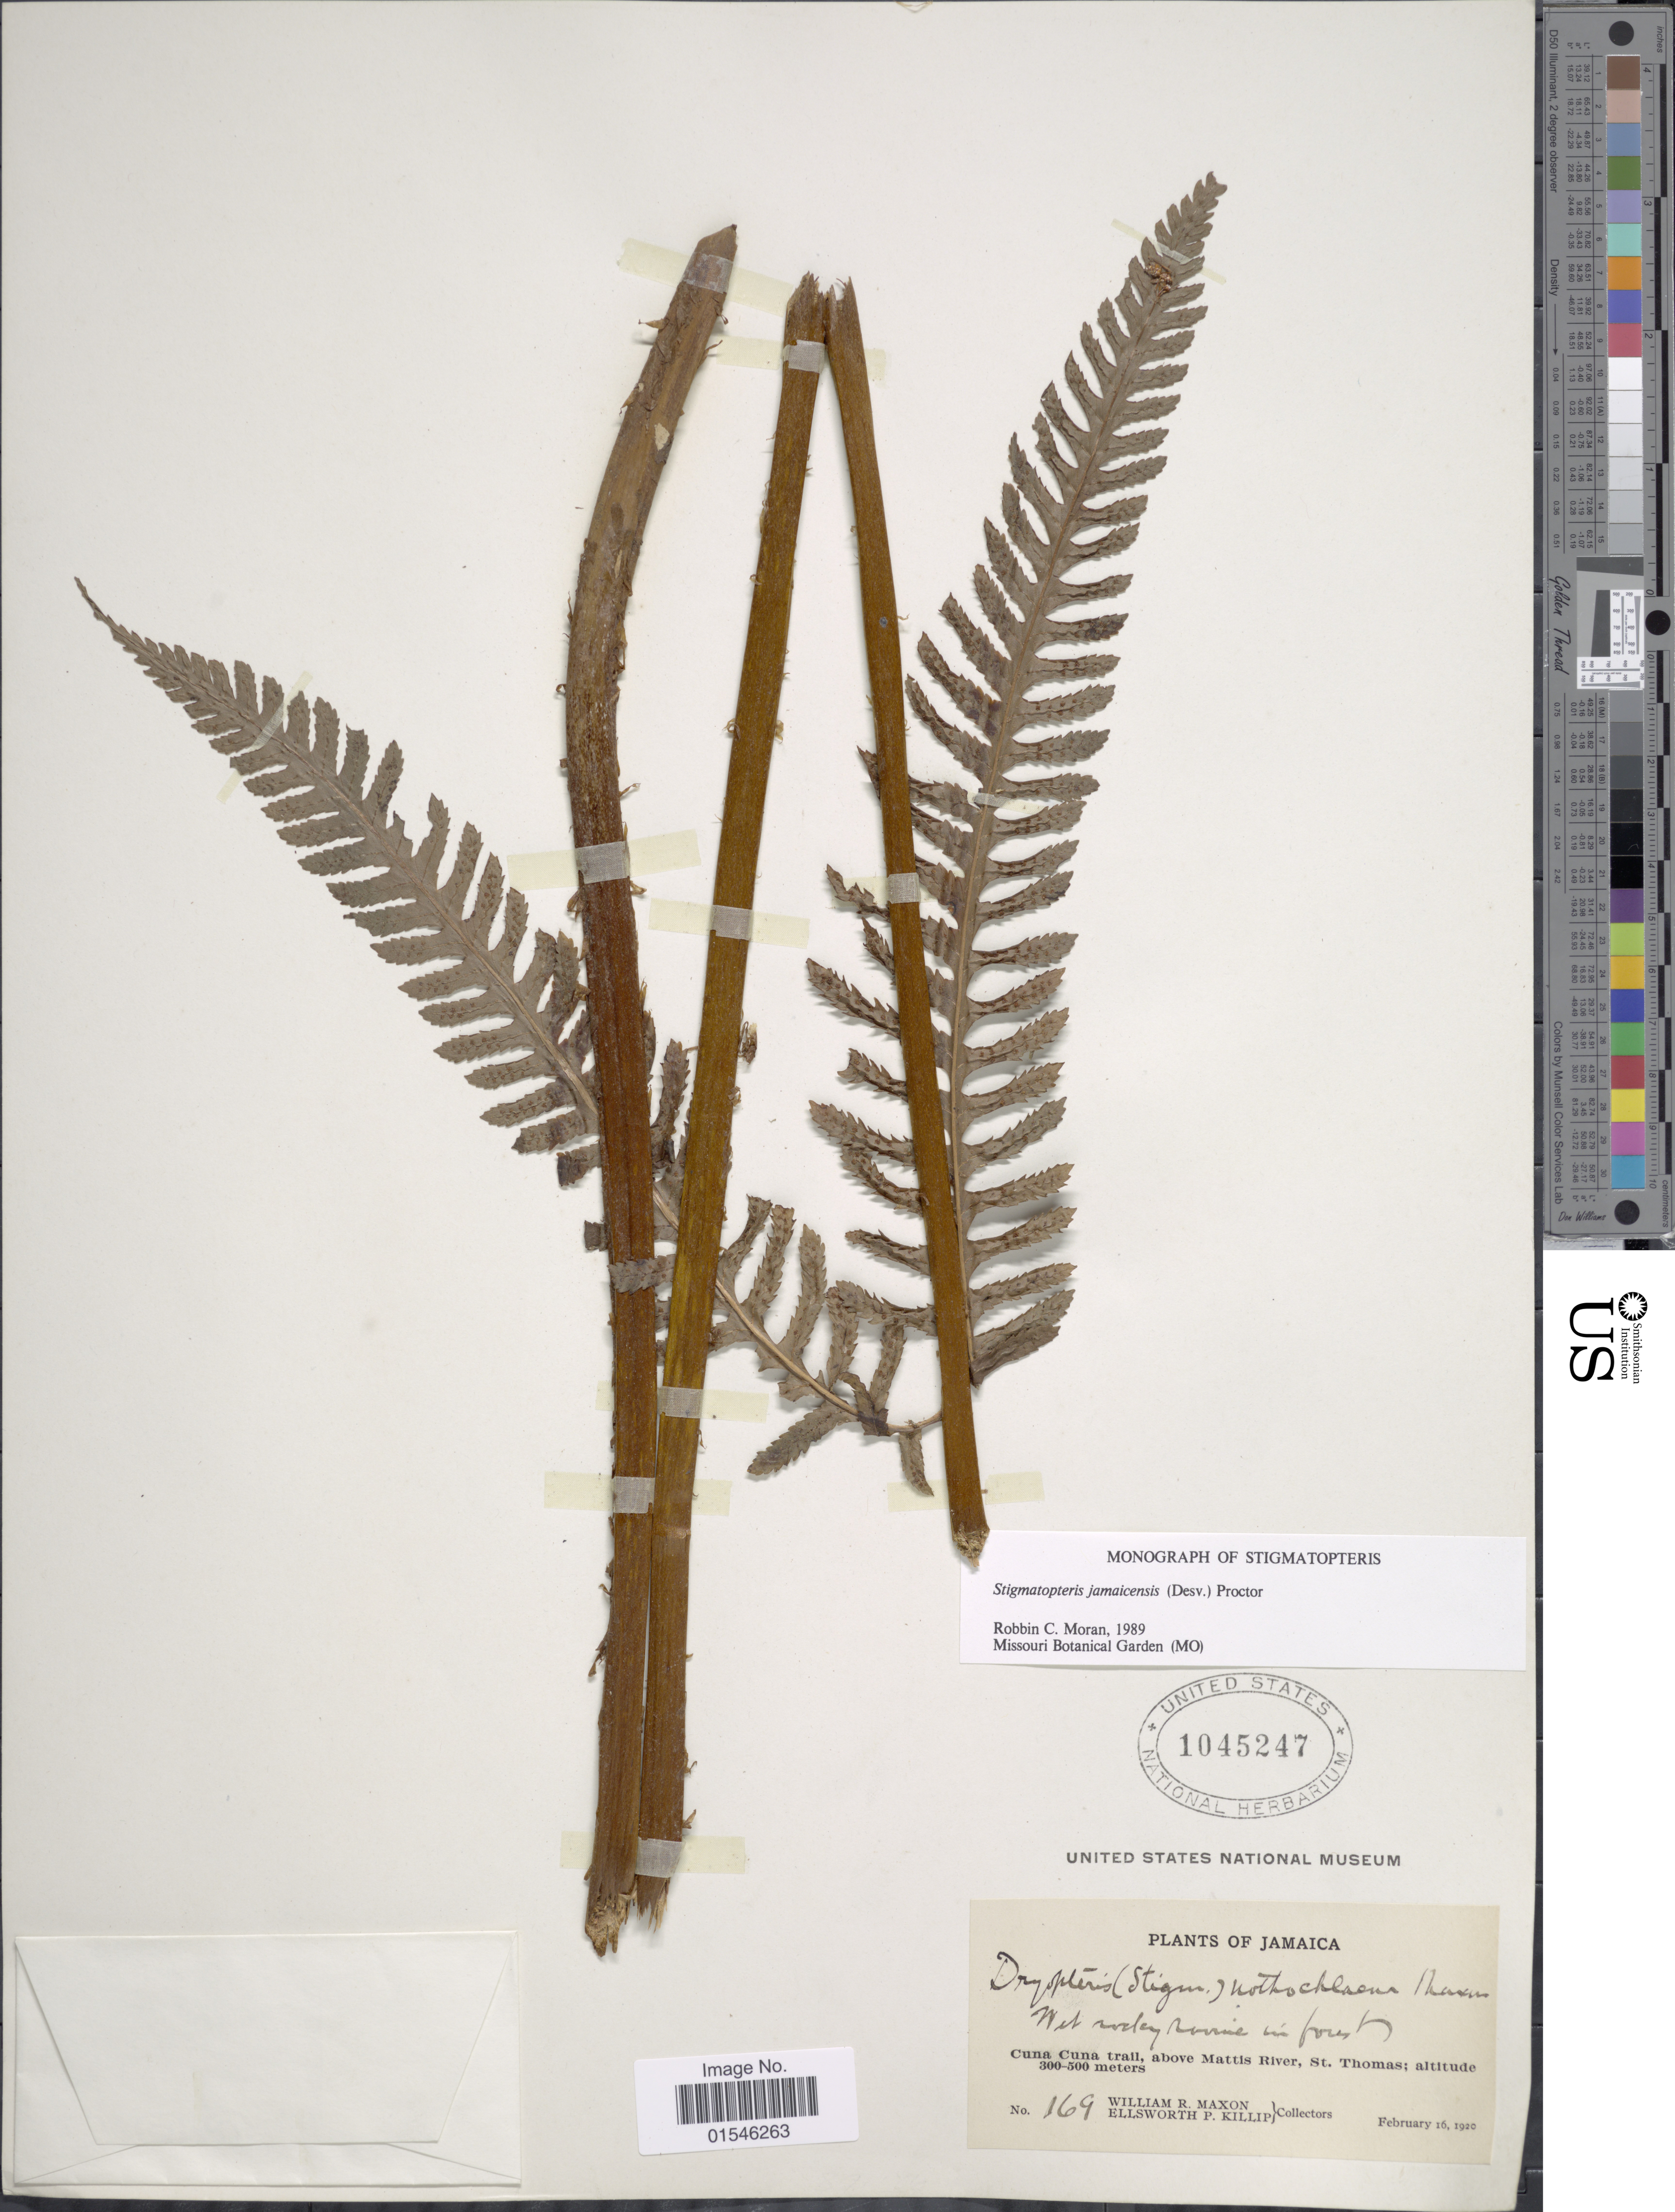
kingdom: Plantae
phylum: Tracheophyta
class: Polypodiopsida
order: Polypodiales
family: Dryopteridaceae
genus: Stigmatopteris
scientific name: Stigmatopteris jamaicensis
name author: (Desv.) Proctor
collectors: W. R. Maxon & E. P. Killip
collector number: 169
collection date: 1920-02-16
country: Jamaica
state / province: Saint Thomas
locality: Cuna Cuna trail, above Mattis River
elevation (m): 300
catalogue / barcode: US 1045247